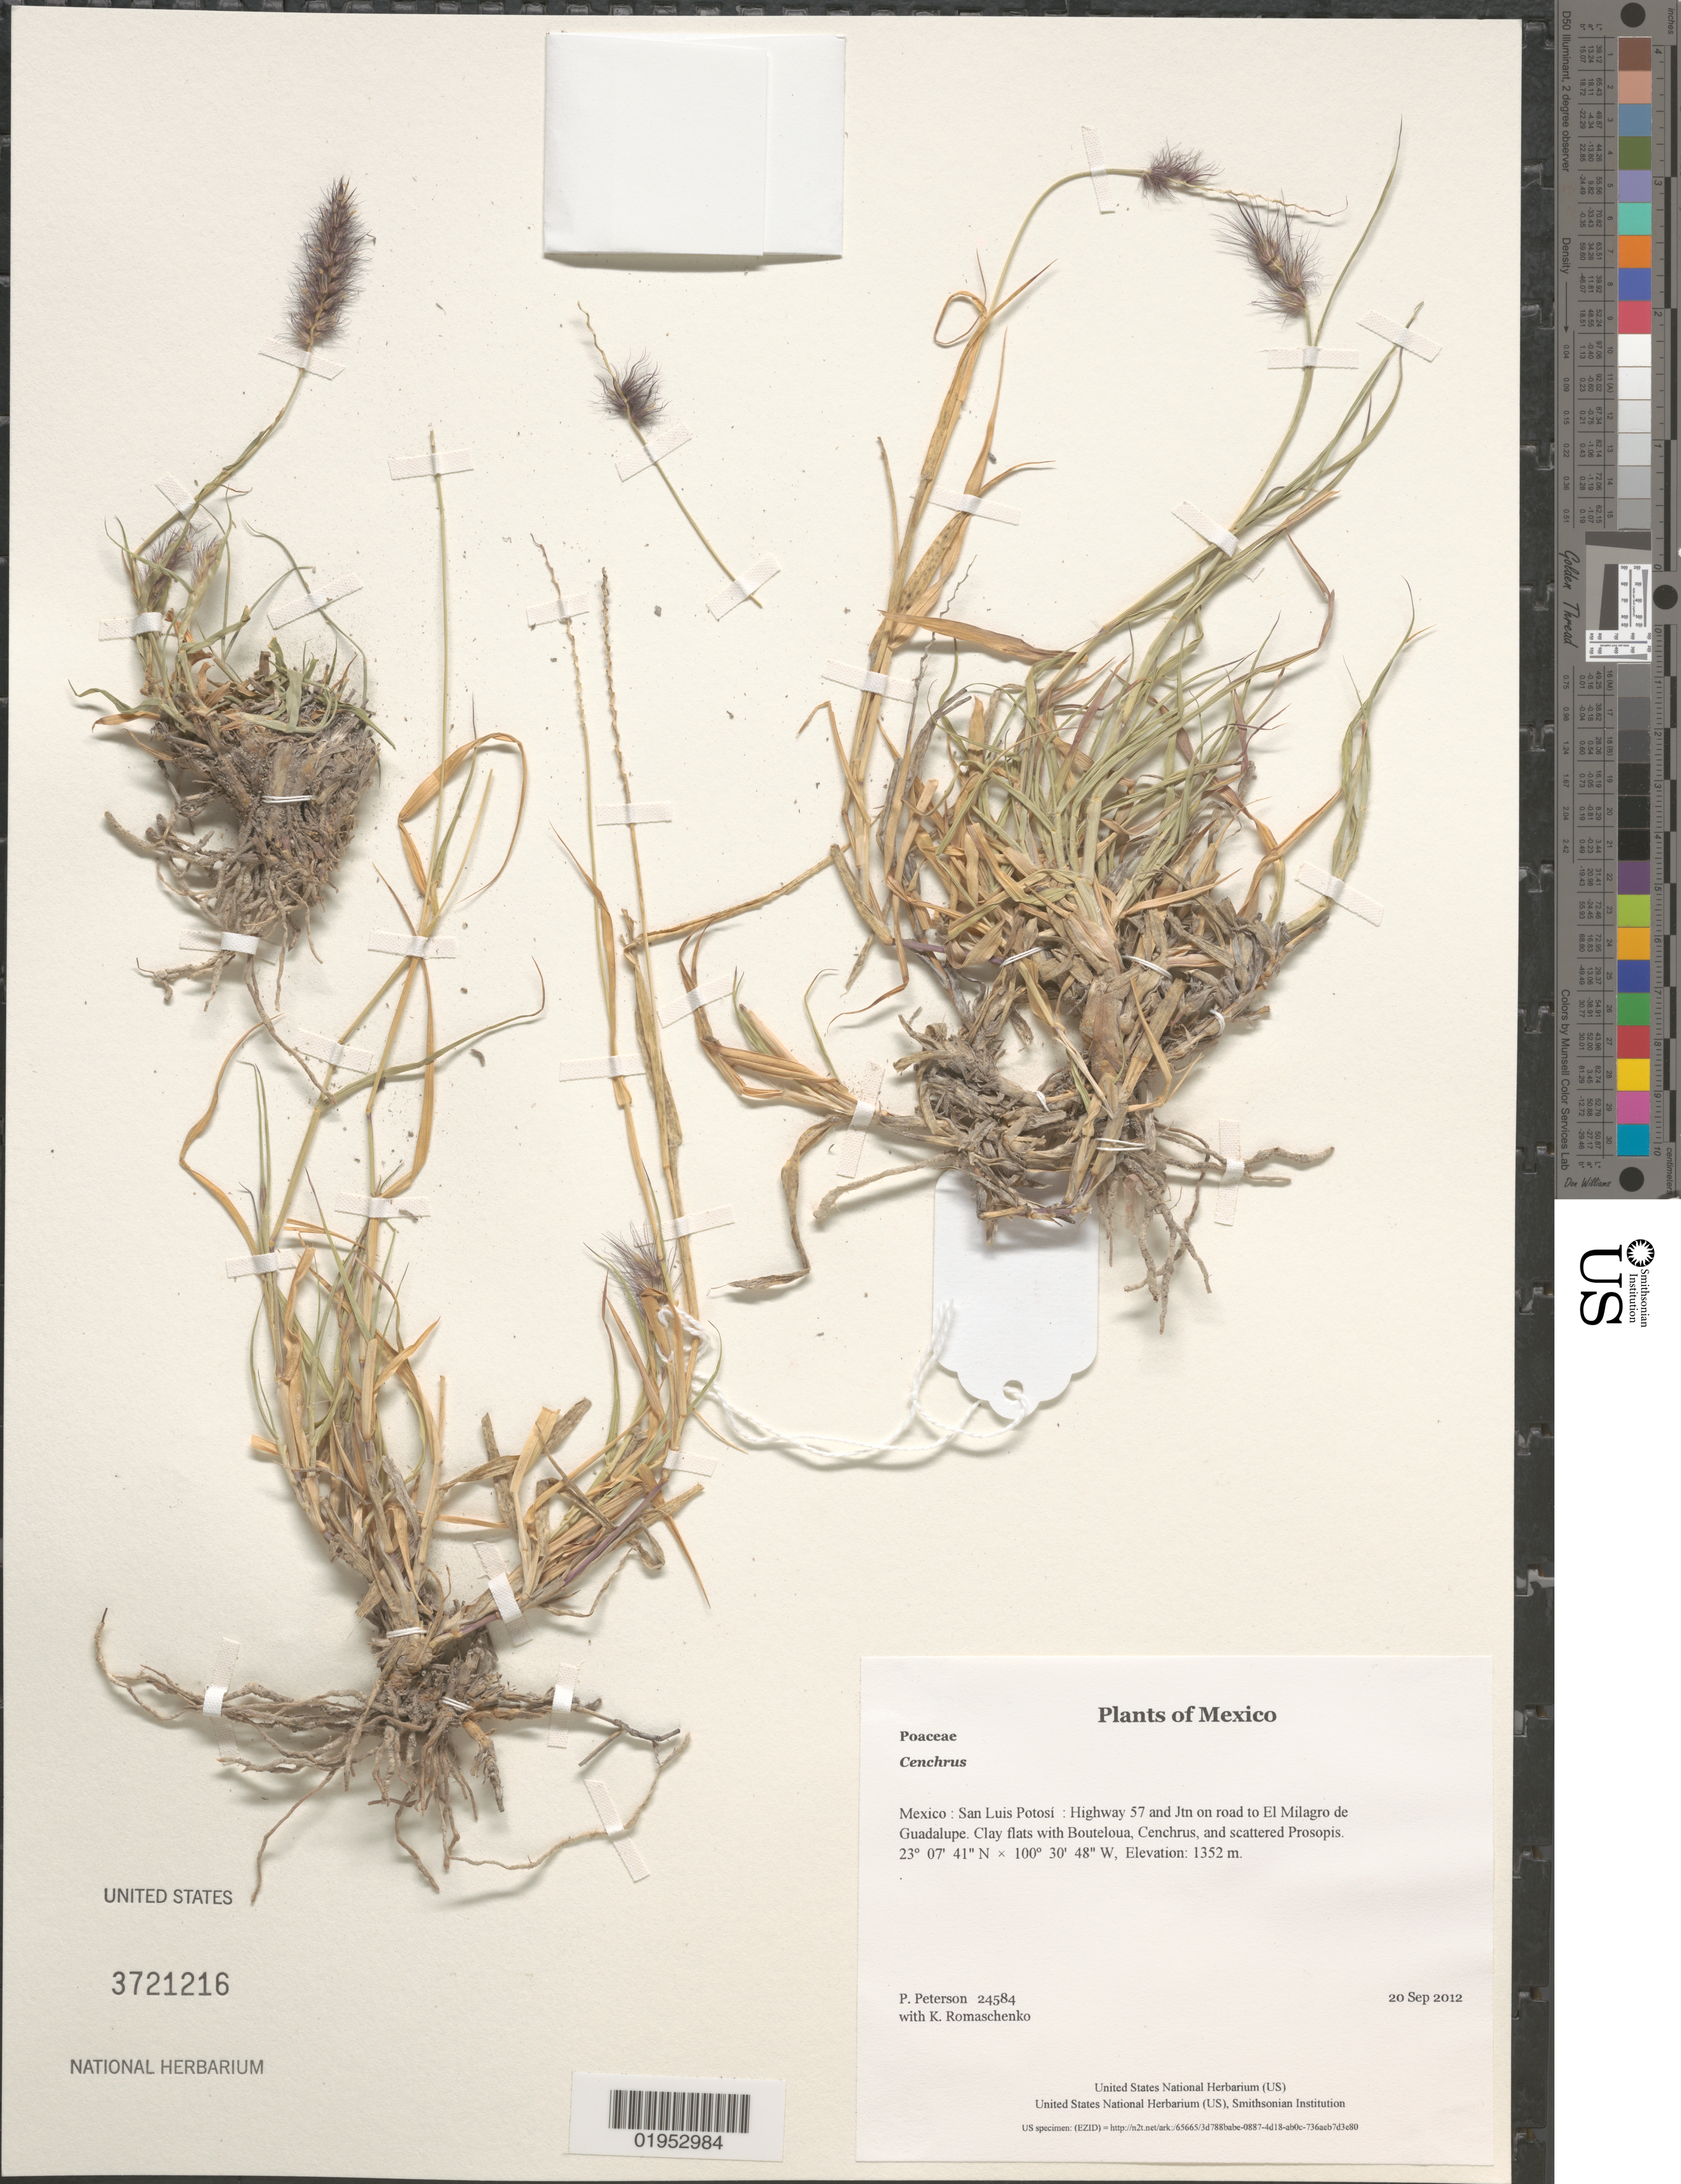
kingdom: Plantae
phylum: Tracheophyta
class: Liliopsida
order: Poales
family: Poaceae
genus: Cenchrus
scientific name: Cenchrus sp.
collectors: P. M. Peterson & K. Romaschenko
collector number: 24584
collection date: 2012-09-20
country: Mexico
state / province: San Luis Potosí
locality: Highway 57 and Jtn on road to El Milagro de Guadalupe.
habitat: Clay flats with Bouteloua, Cenchrus, and scattered Prosopis.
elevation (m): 1352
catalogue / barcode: US 3721216